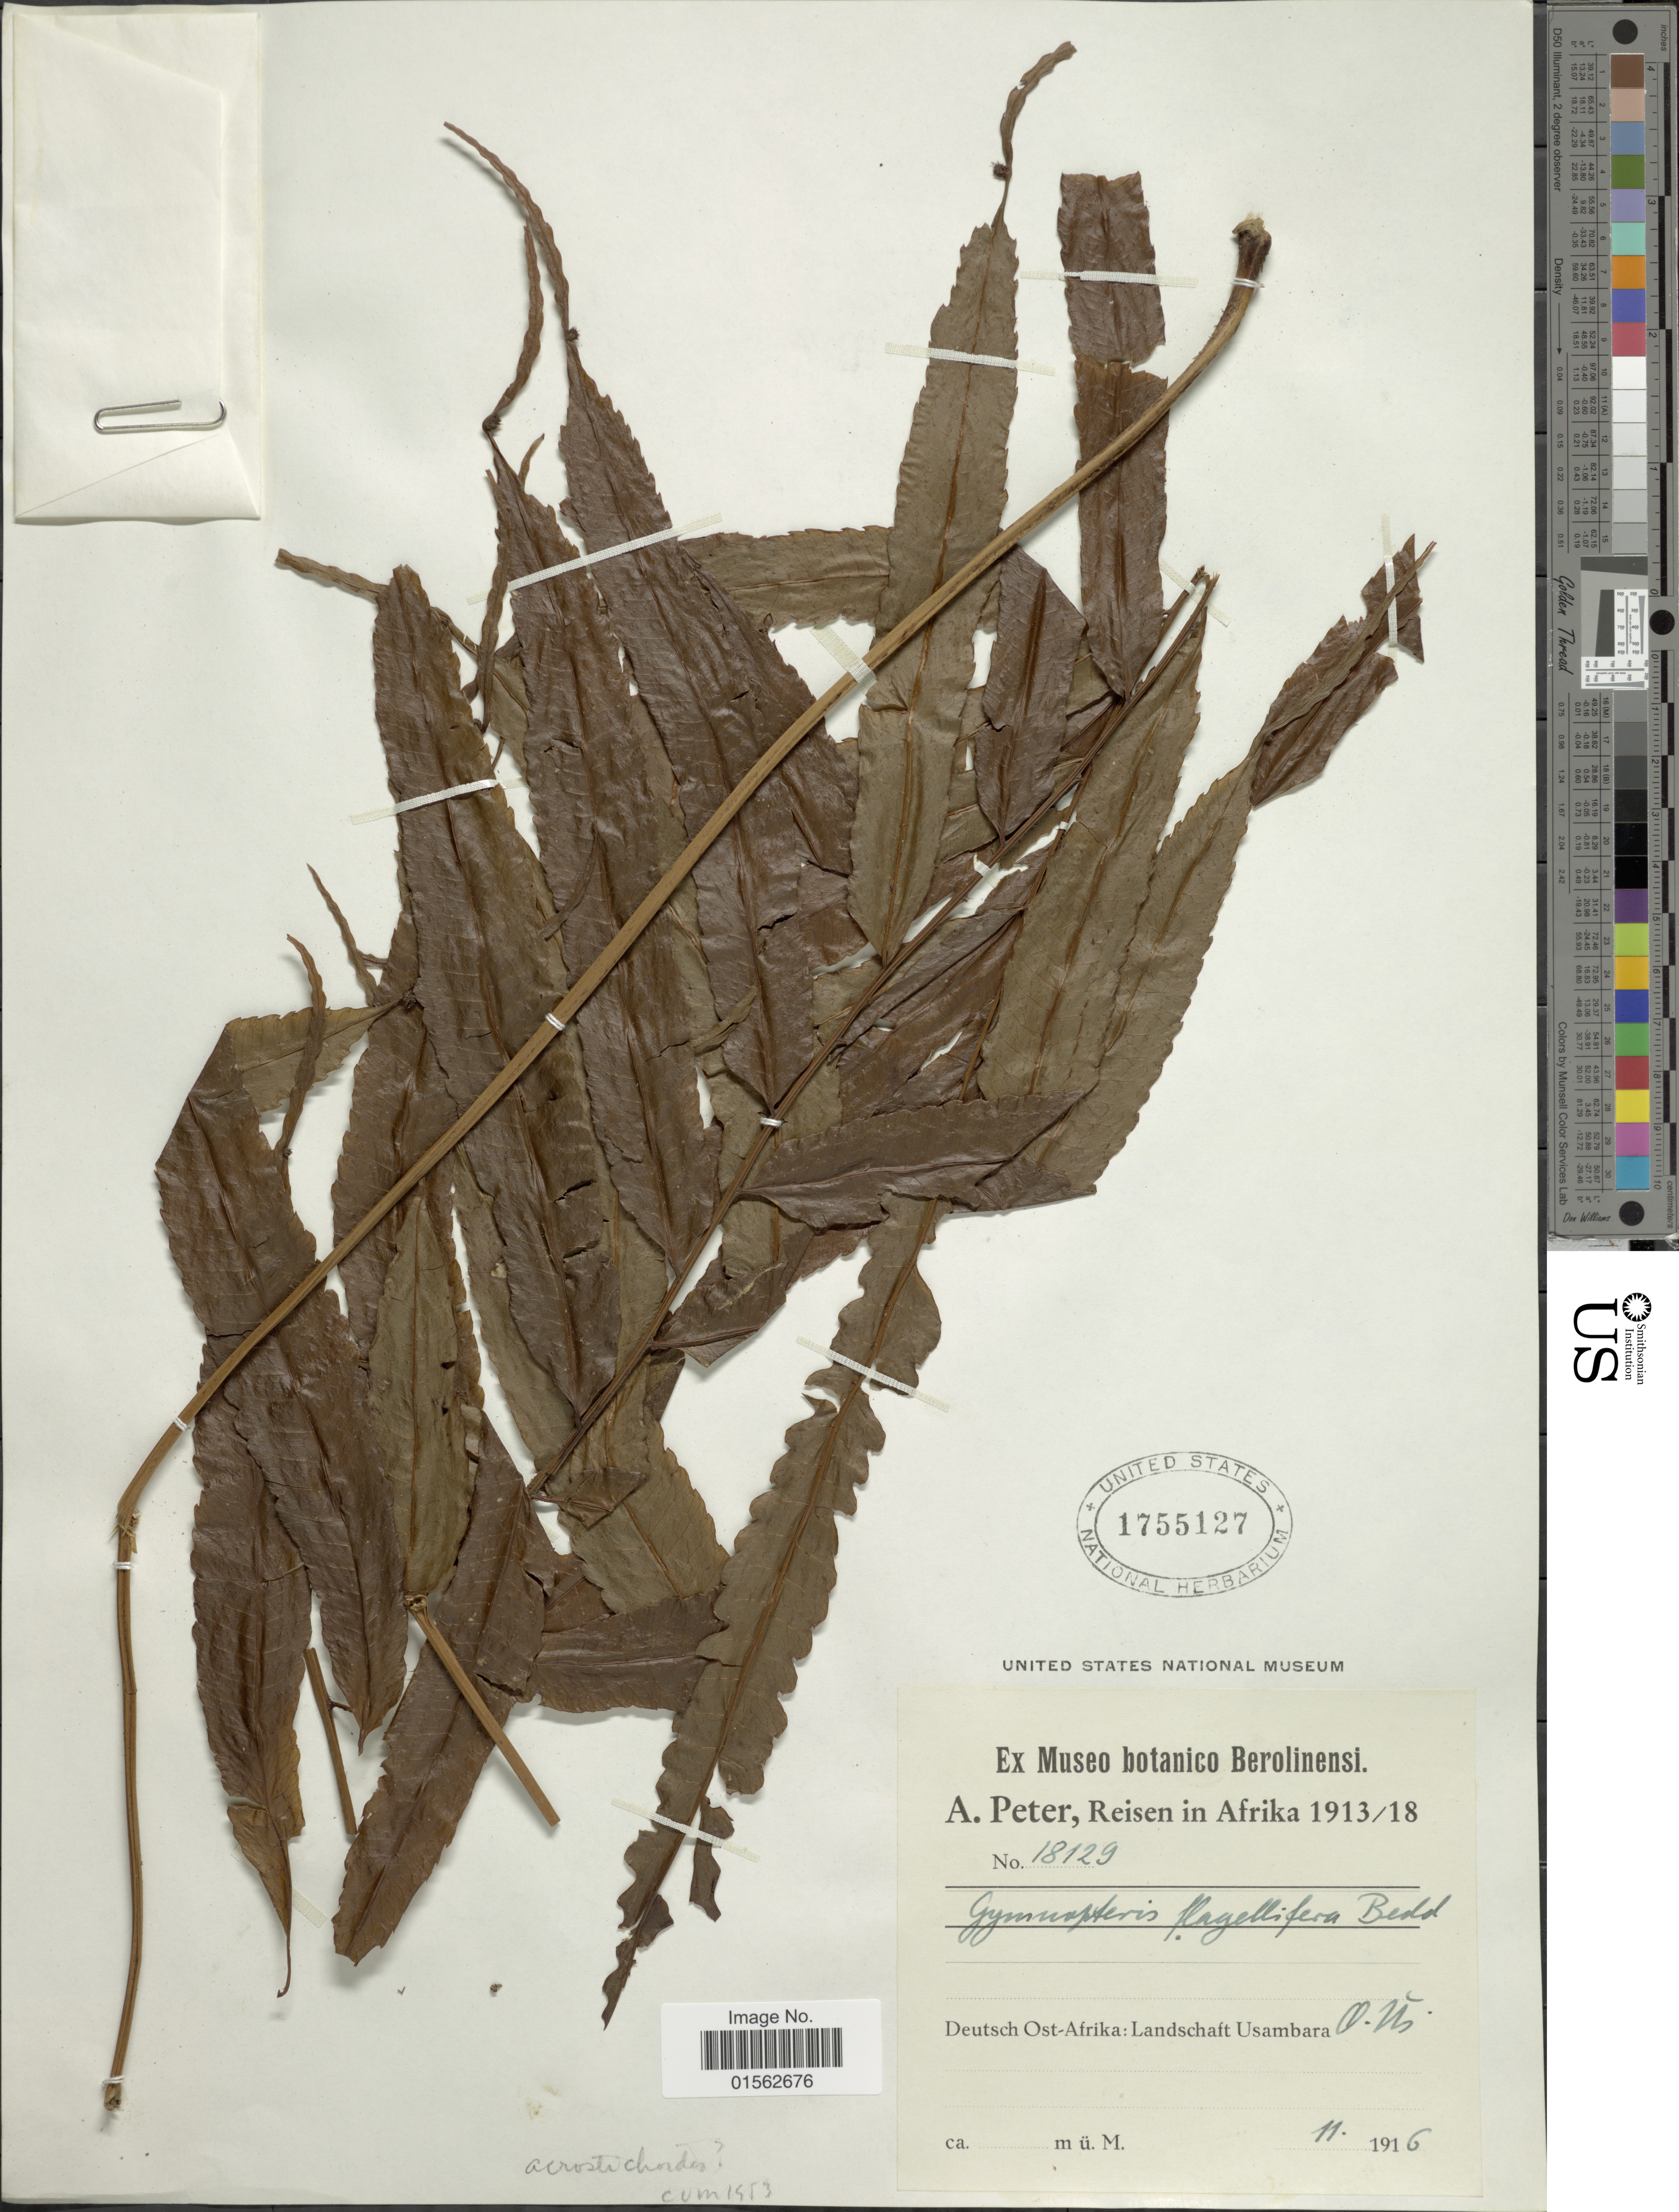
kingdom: Plantae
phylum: Tracheophyta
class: Polypodiopsida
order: Polypodiales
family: Dryopteridaceae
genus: Bolbitis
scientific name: Bolbitis acrostichoides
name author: (Hook.) Ching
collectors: A. Peter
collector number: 18129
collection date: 1916-11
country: Tanzania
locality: Deutsch Ost-Afrika: Landschaft Usambara O. Us.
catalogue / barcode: US 1755127